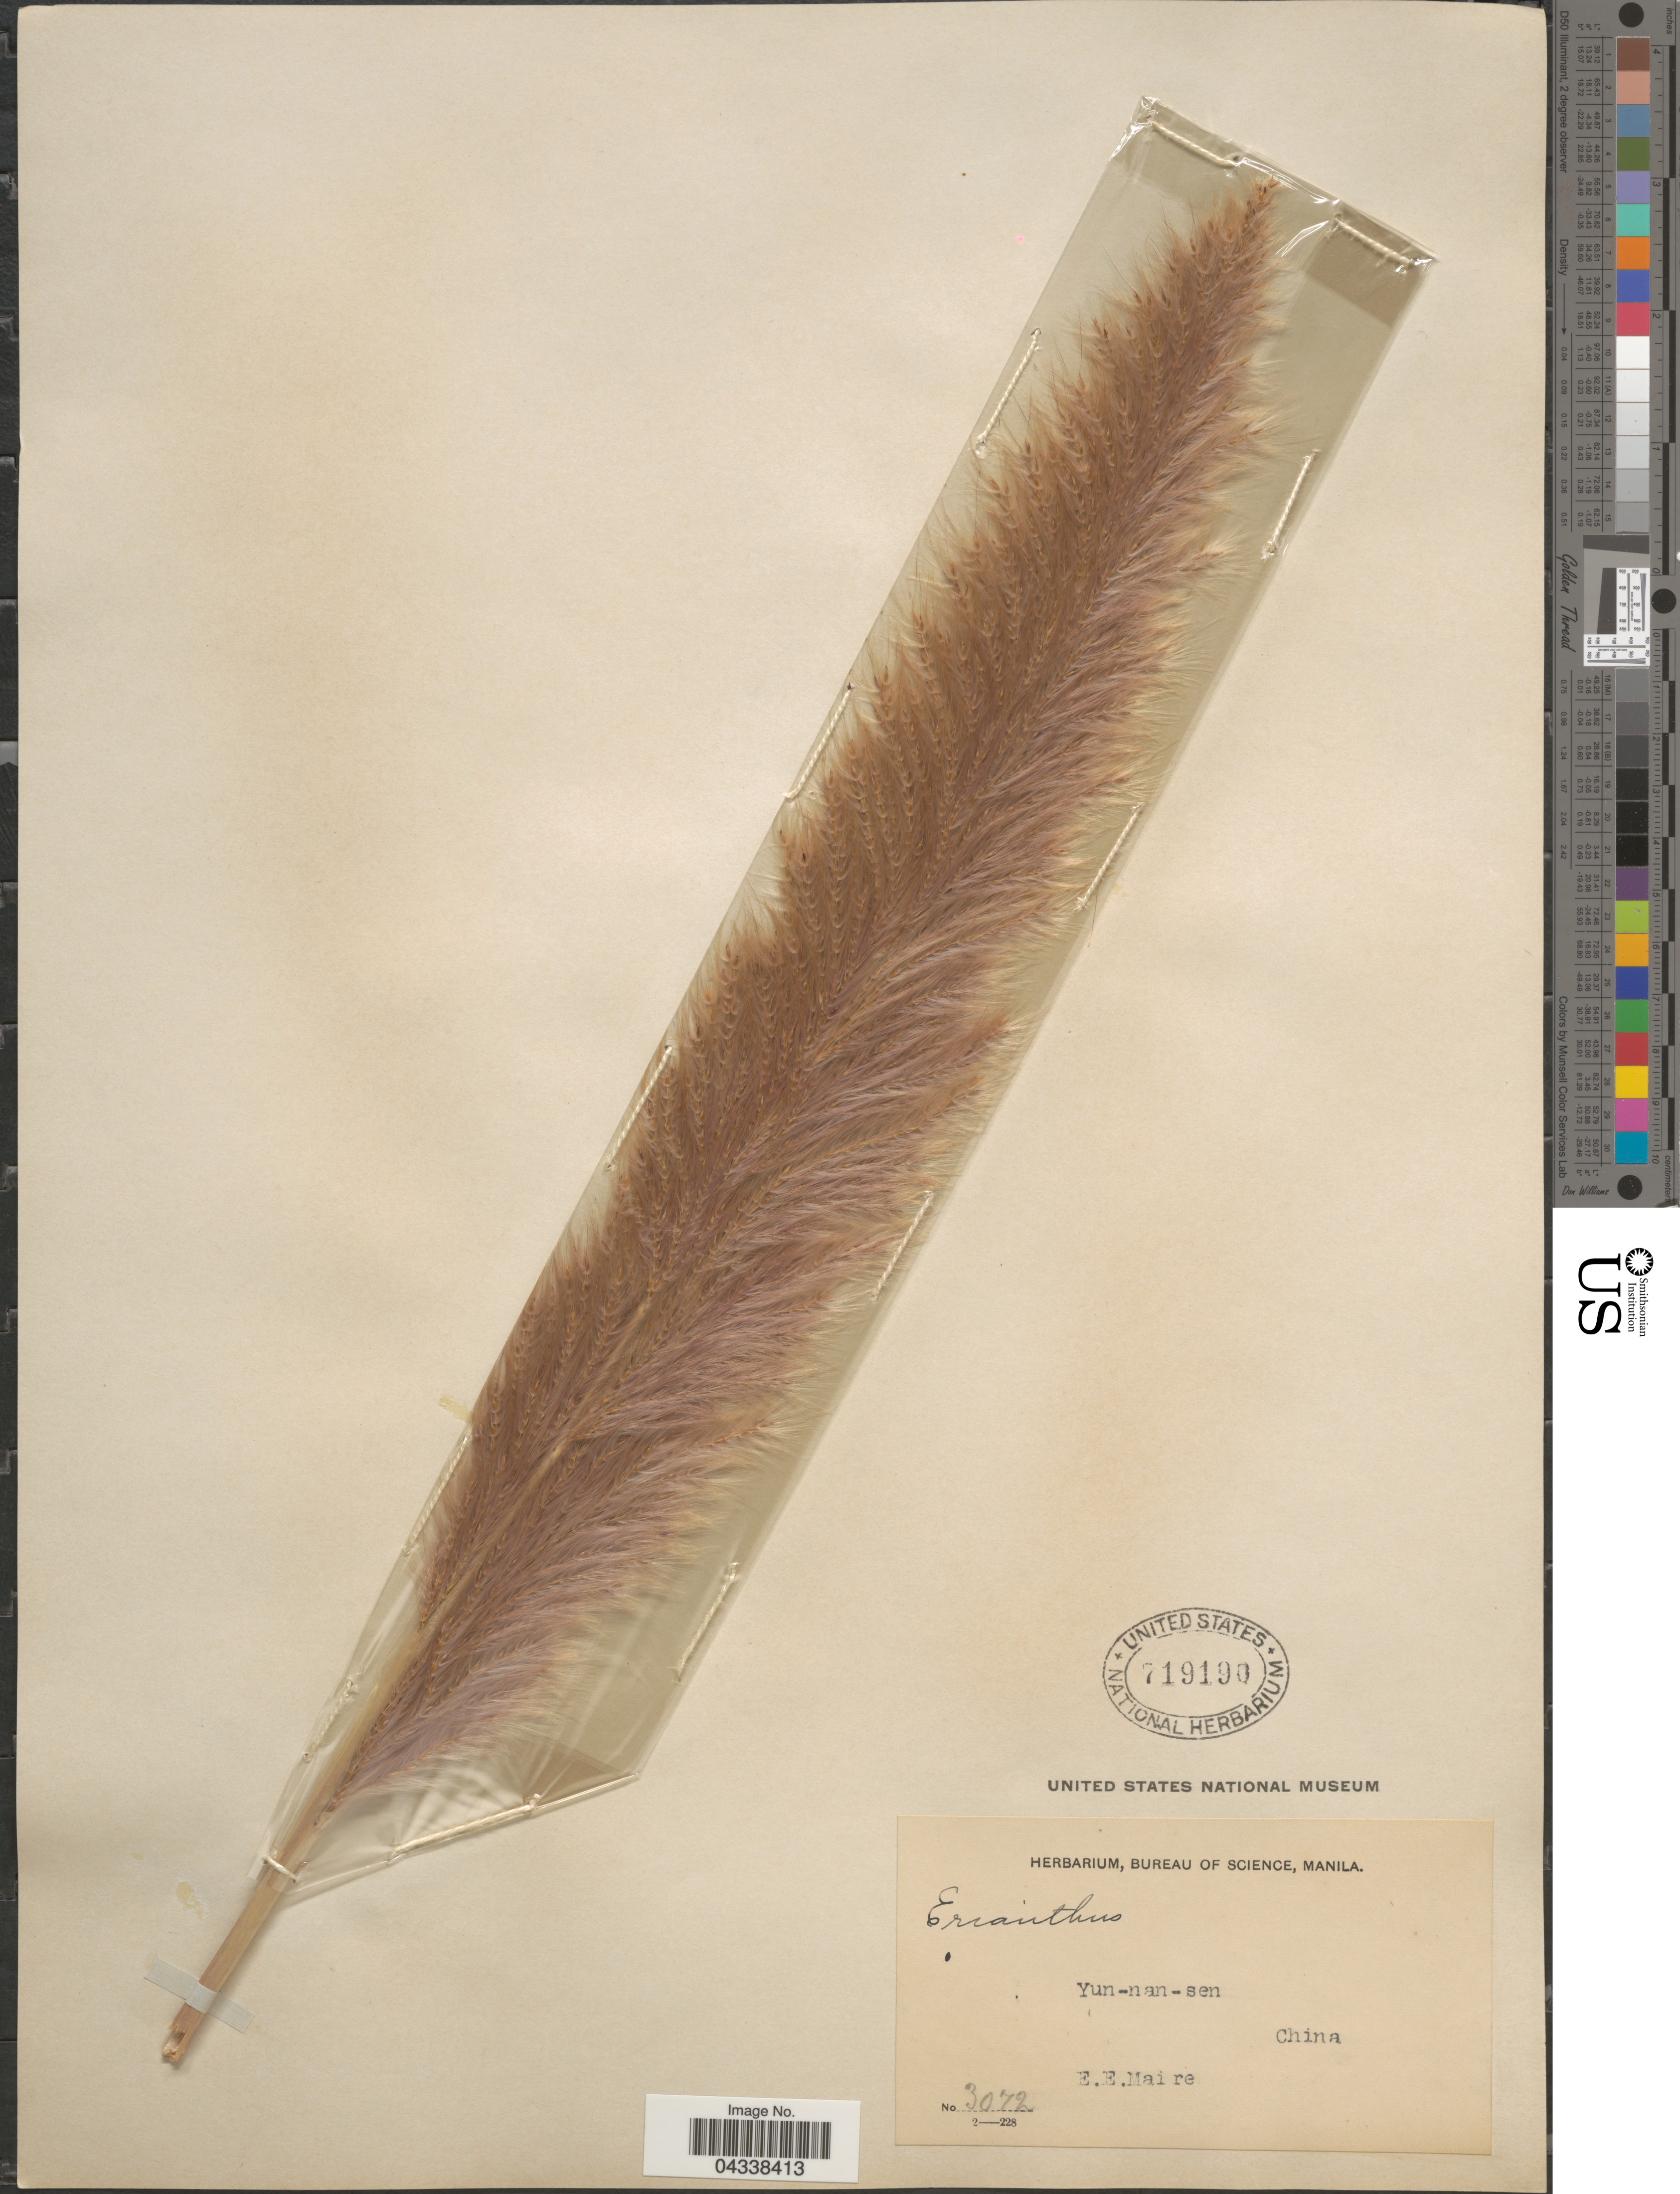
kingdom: Plantae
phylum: Tracheophyta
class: Liliopsida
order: Poales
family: Poaceae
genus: Saccharum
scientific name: Saccharum rufipilum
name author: Steud.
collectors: E. E. Maire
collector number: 3072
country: China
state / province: Yunnan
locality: Yun-nan-sen.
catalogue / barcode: US 719190